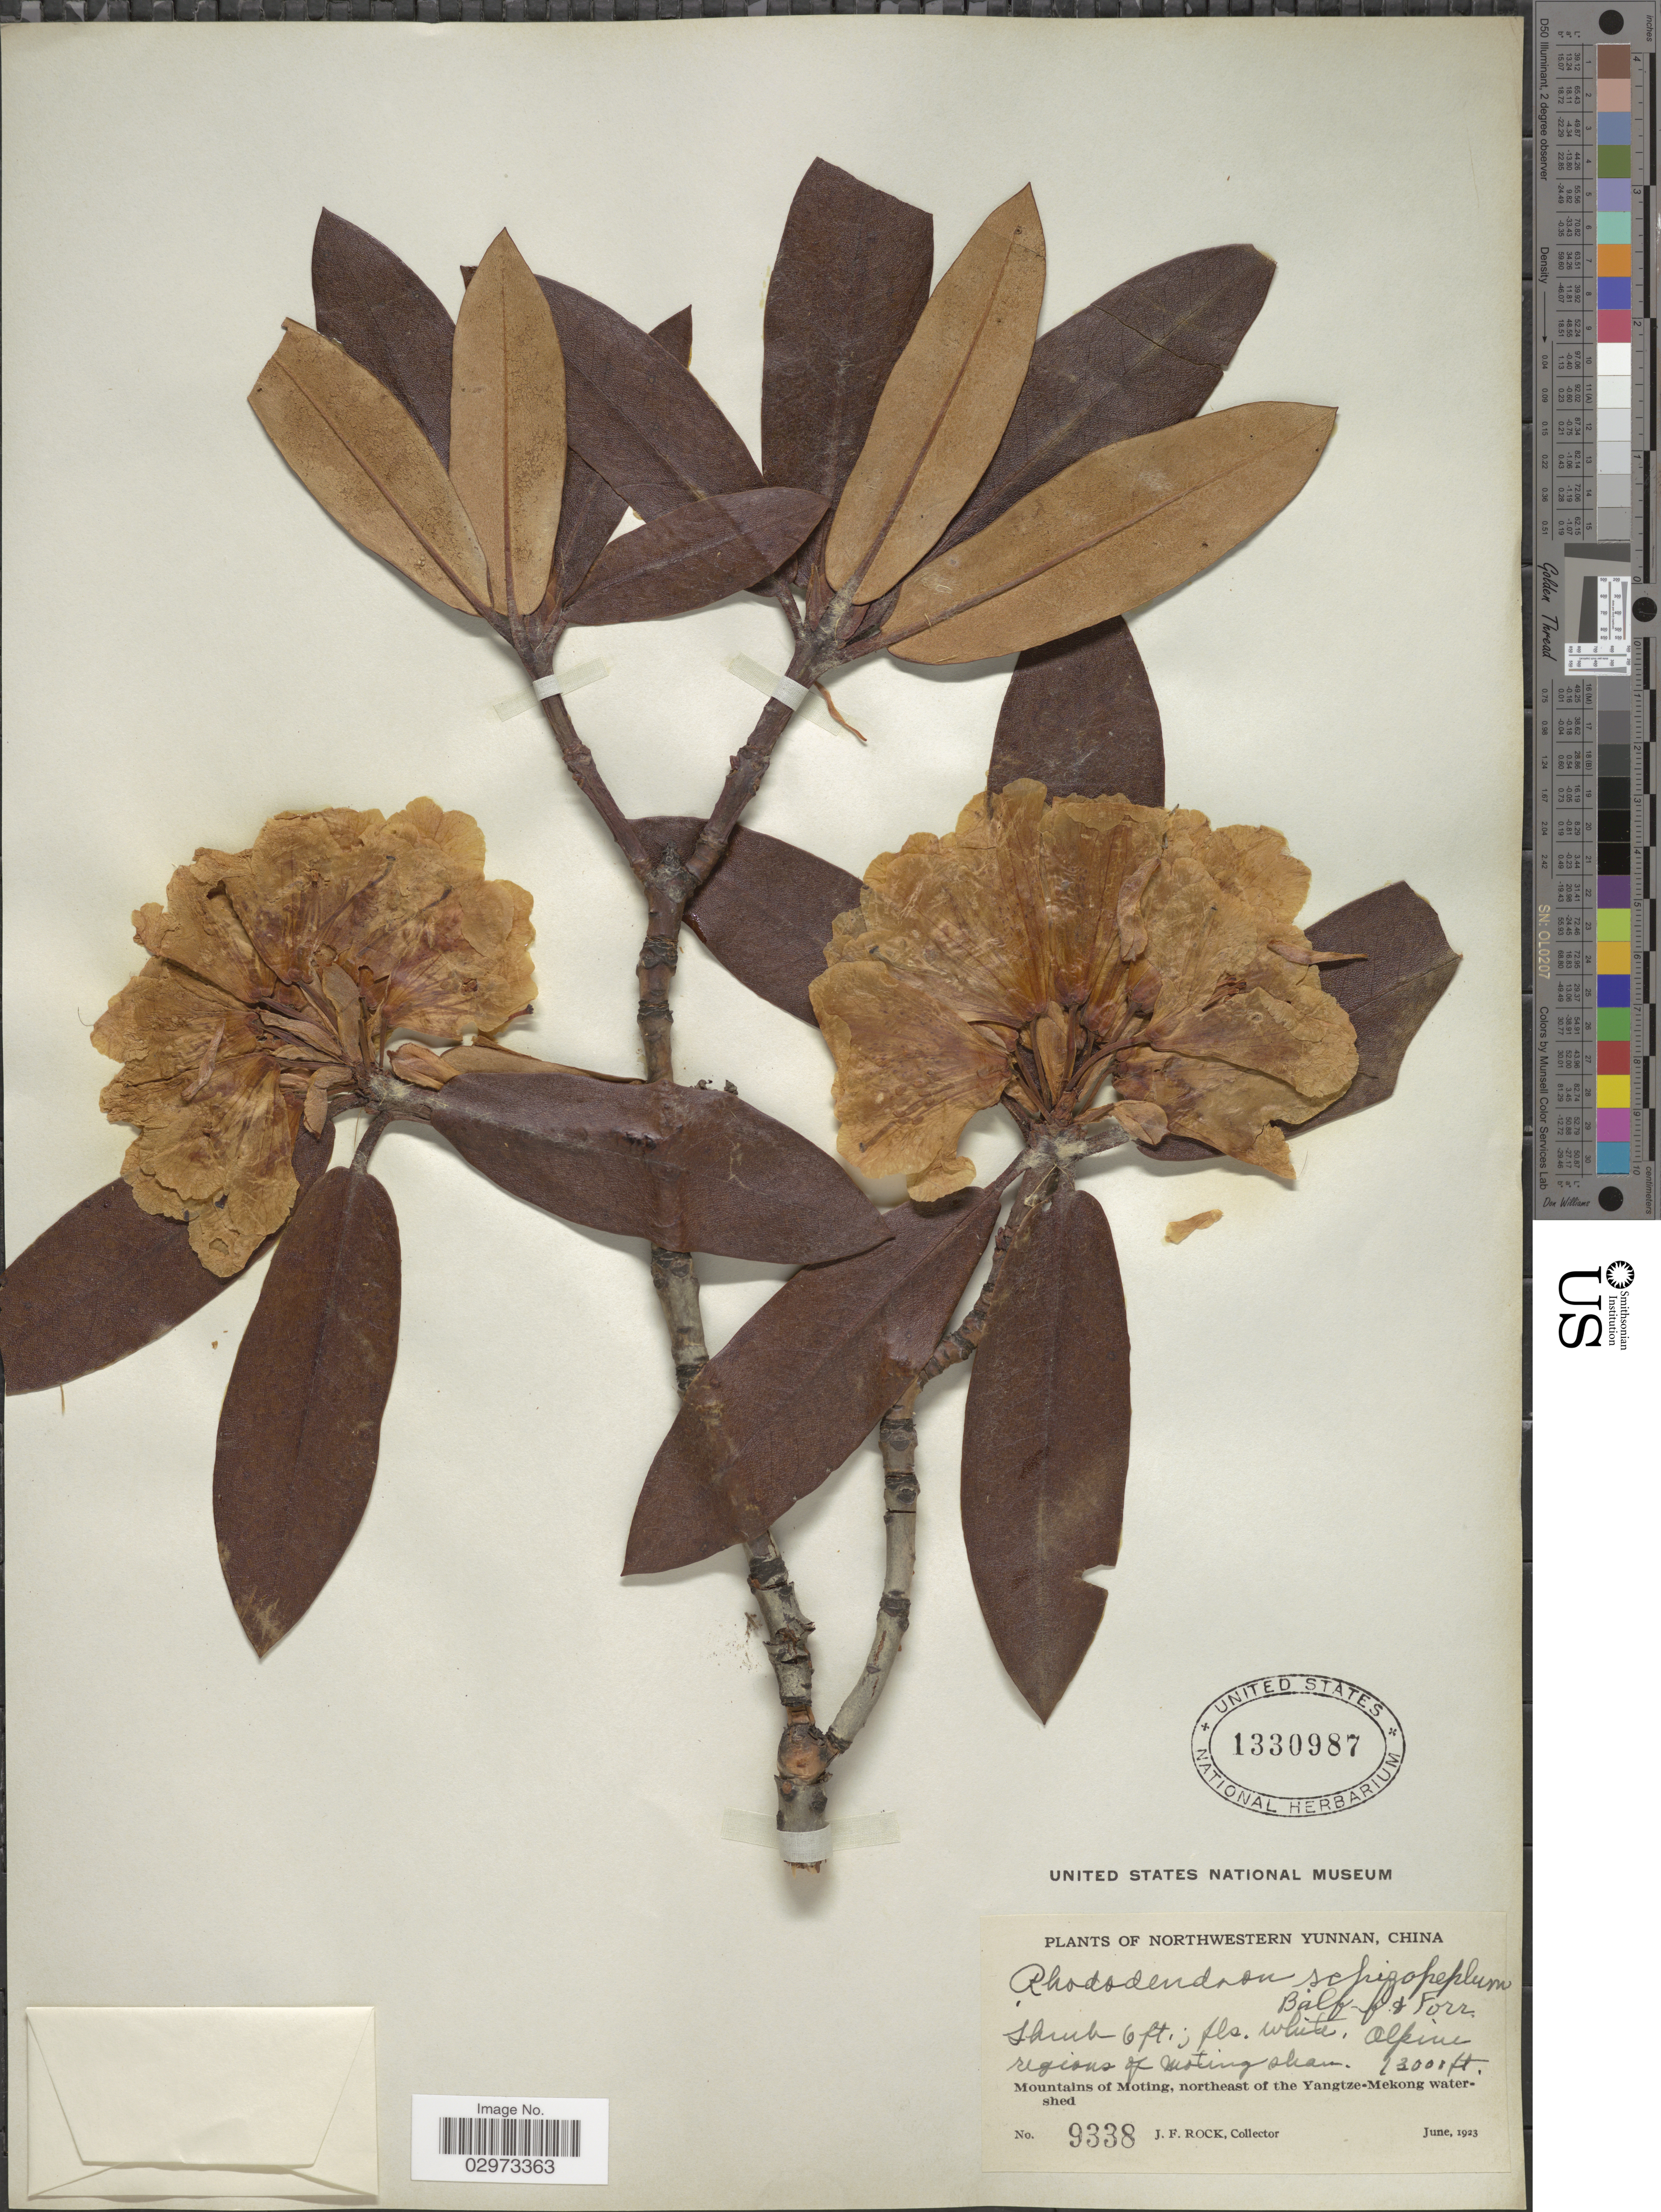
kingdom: Plantae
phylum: Tracheophyta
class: Magnoliopsida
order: Ericales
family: Ericaceae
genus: Rhododendron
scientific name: Rhododendron schizopeplum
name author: Balf. f. & Forrest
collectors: J. Rock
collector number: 9338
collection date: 1923-06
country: China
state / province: Yunnan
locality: Northwestern Yunnan. Alpine regions of moting shan. Mountains of Moting, northeast of the Yangtze-Mekong watershed.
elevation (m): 3962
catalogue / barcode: US 1330987